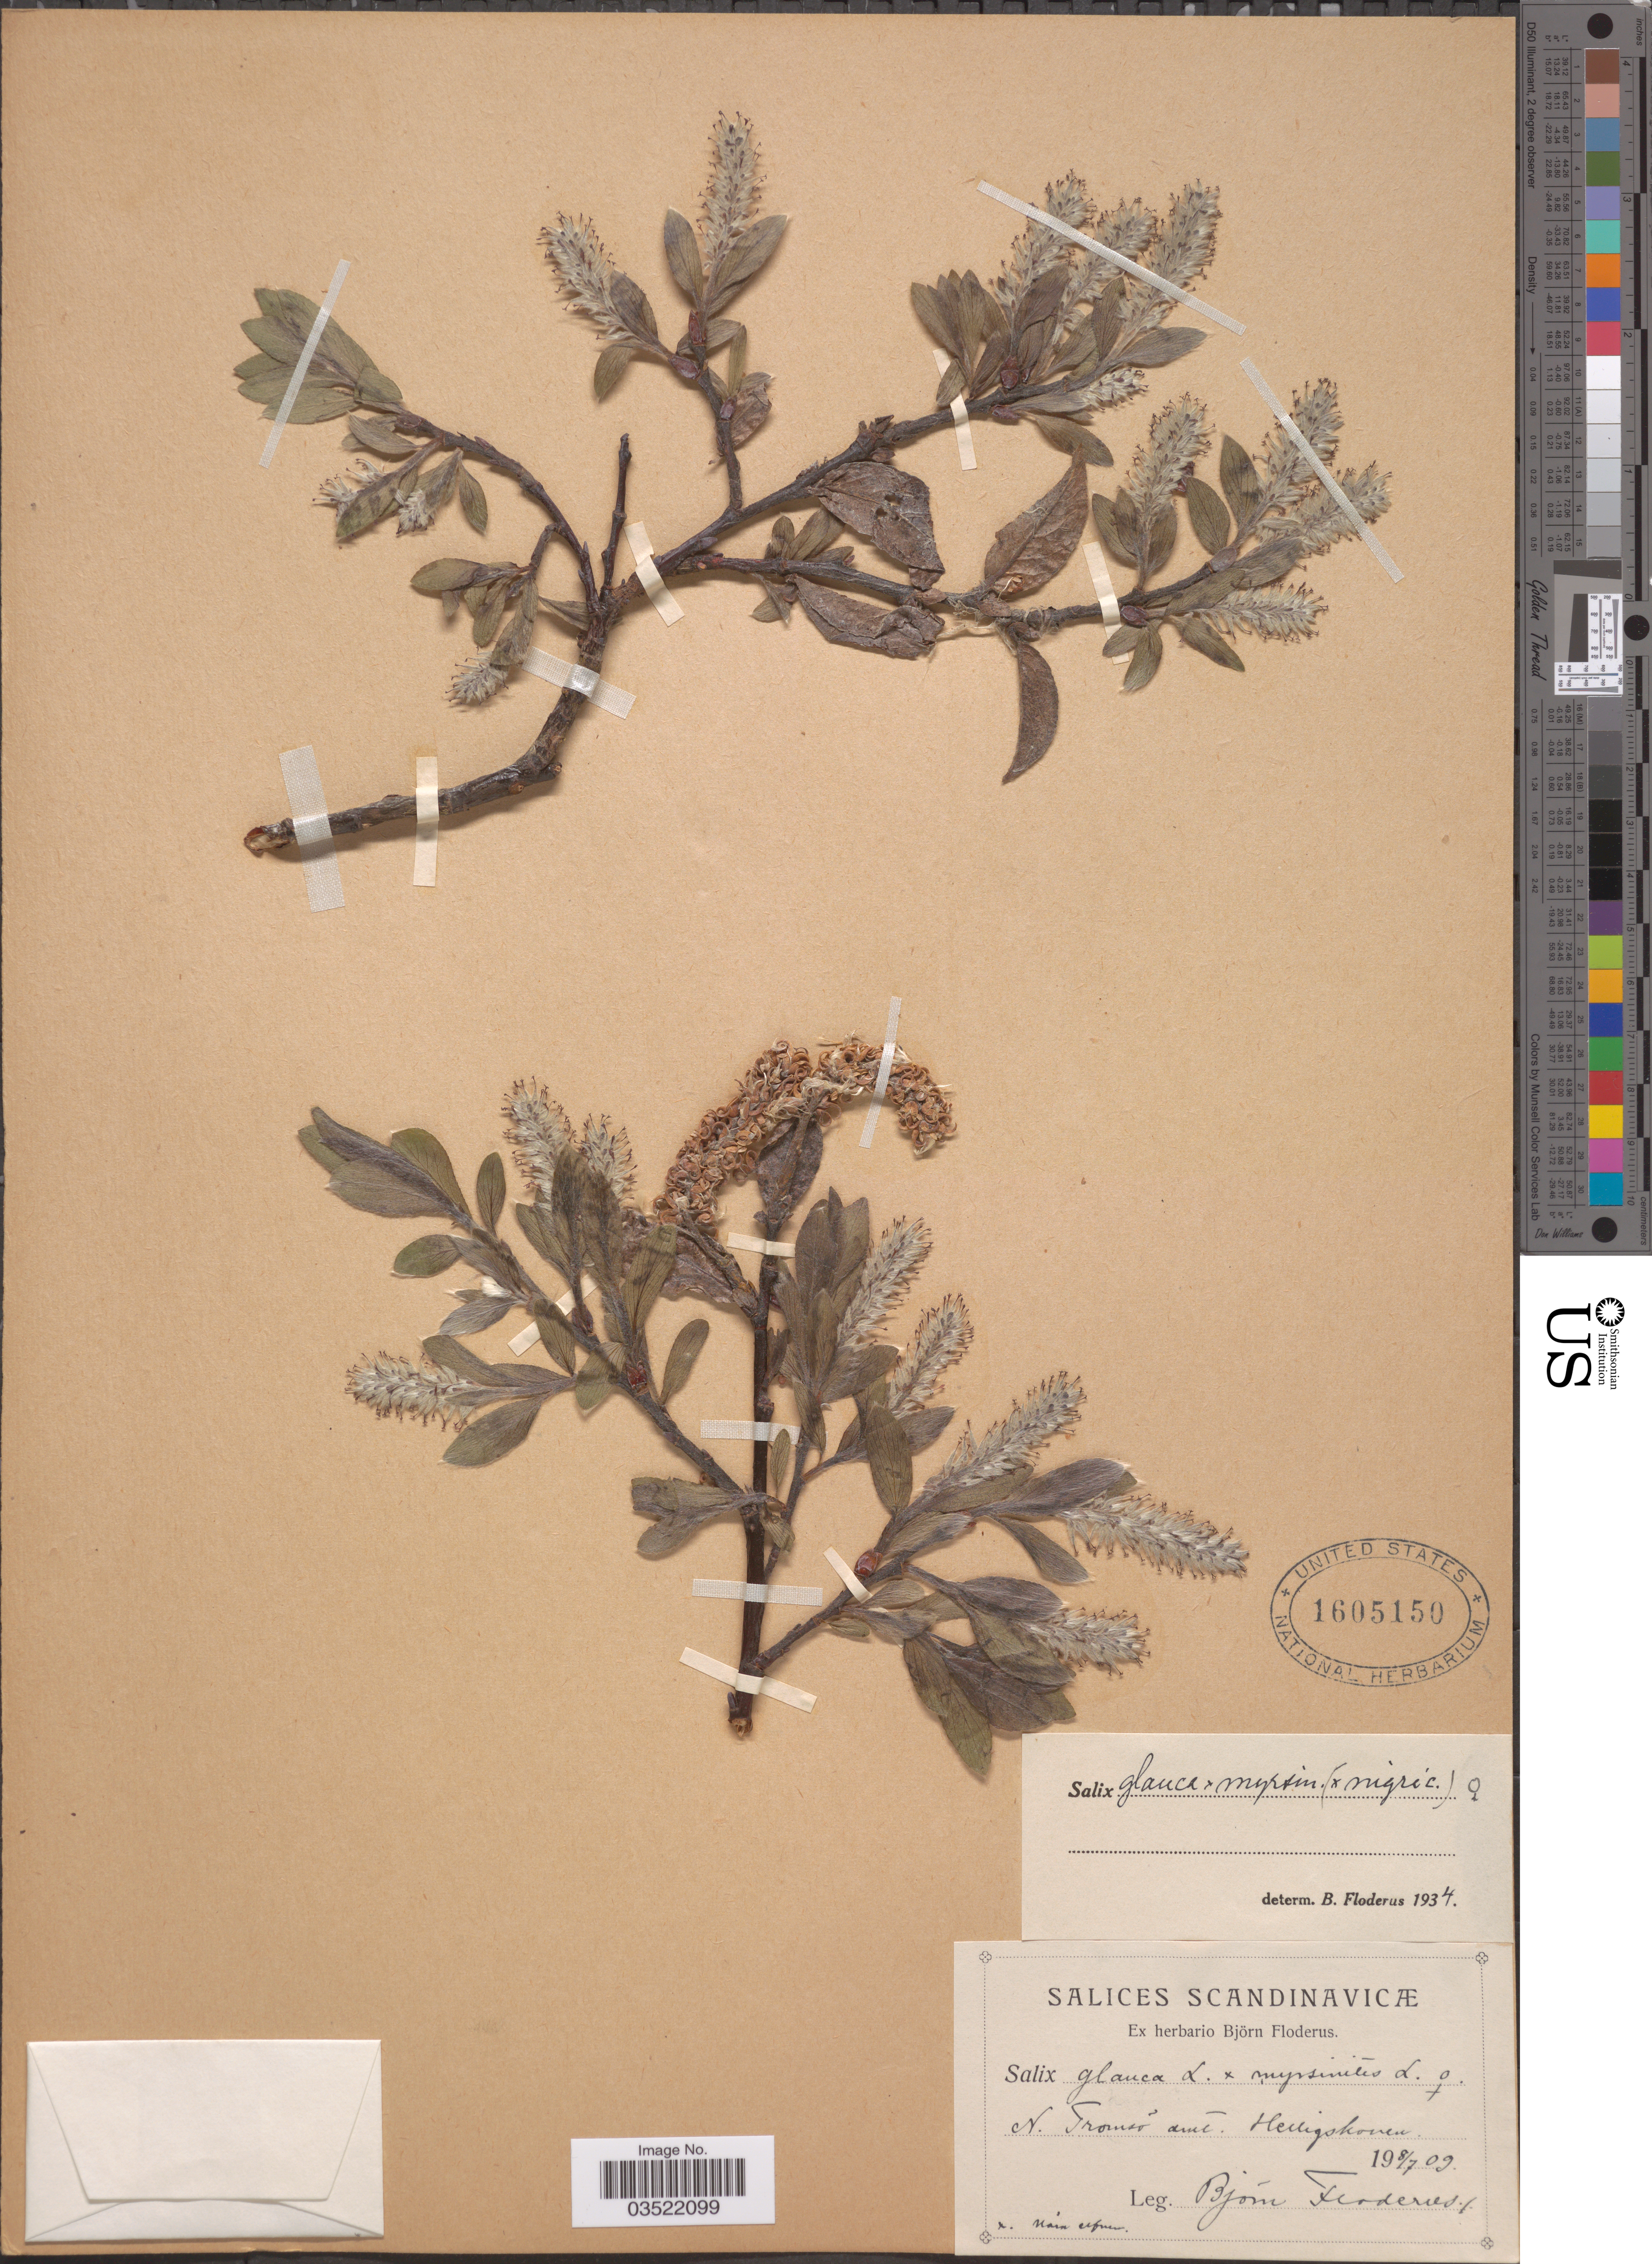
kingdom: Plantae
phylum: Tracheophyta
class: Magnoliopsida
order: Malpighiales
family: Salicaceae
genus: Salix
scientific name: Salix glauca x S. myrsinites L. x S. nigricans Sm.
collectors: B. G. O. Floderus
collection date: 1909-07-08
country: Norway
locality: Scandinavicæ. N. Tromsö amt. Helligskoven.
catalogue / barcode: US 1605150